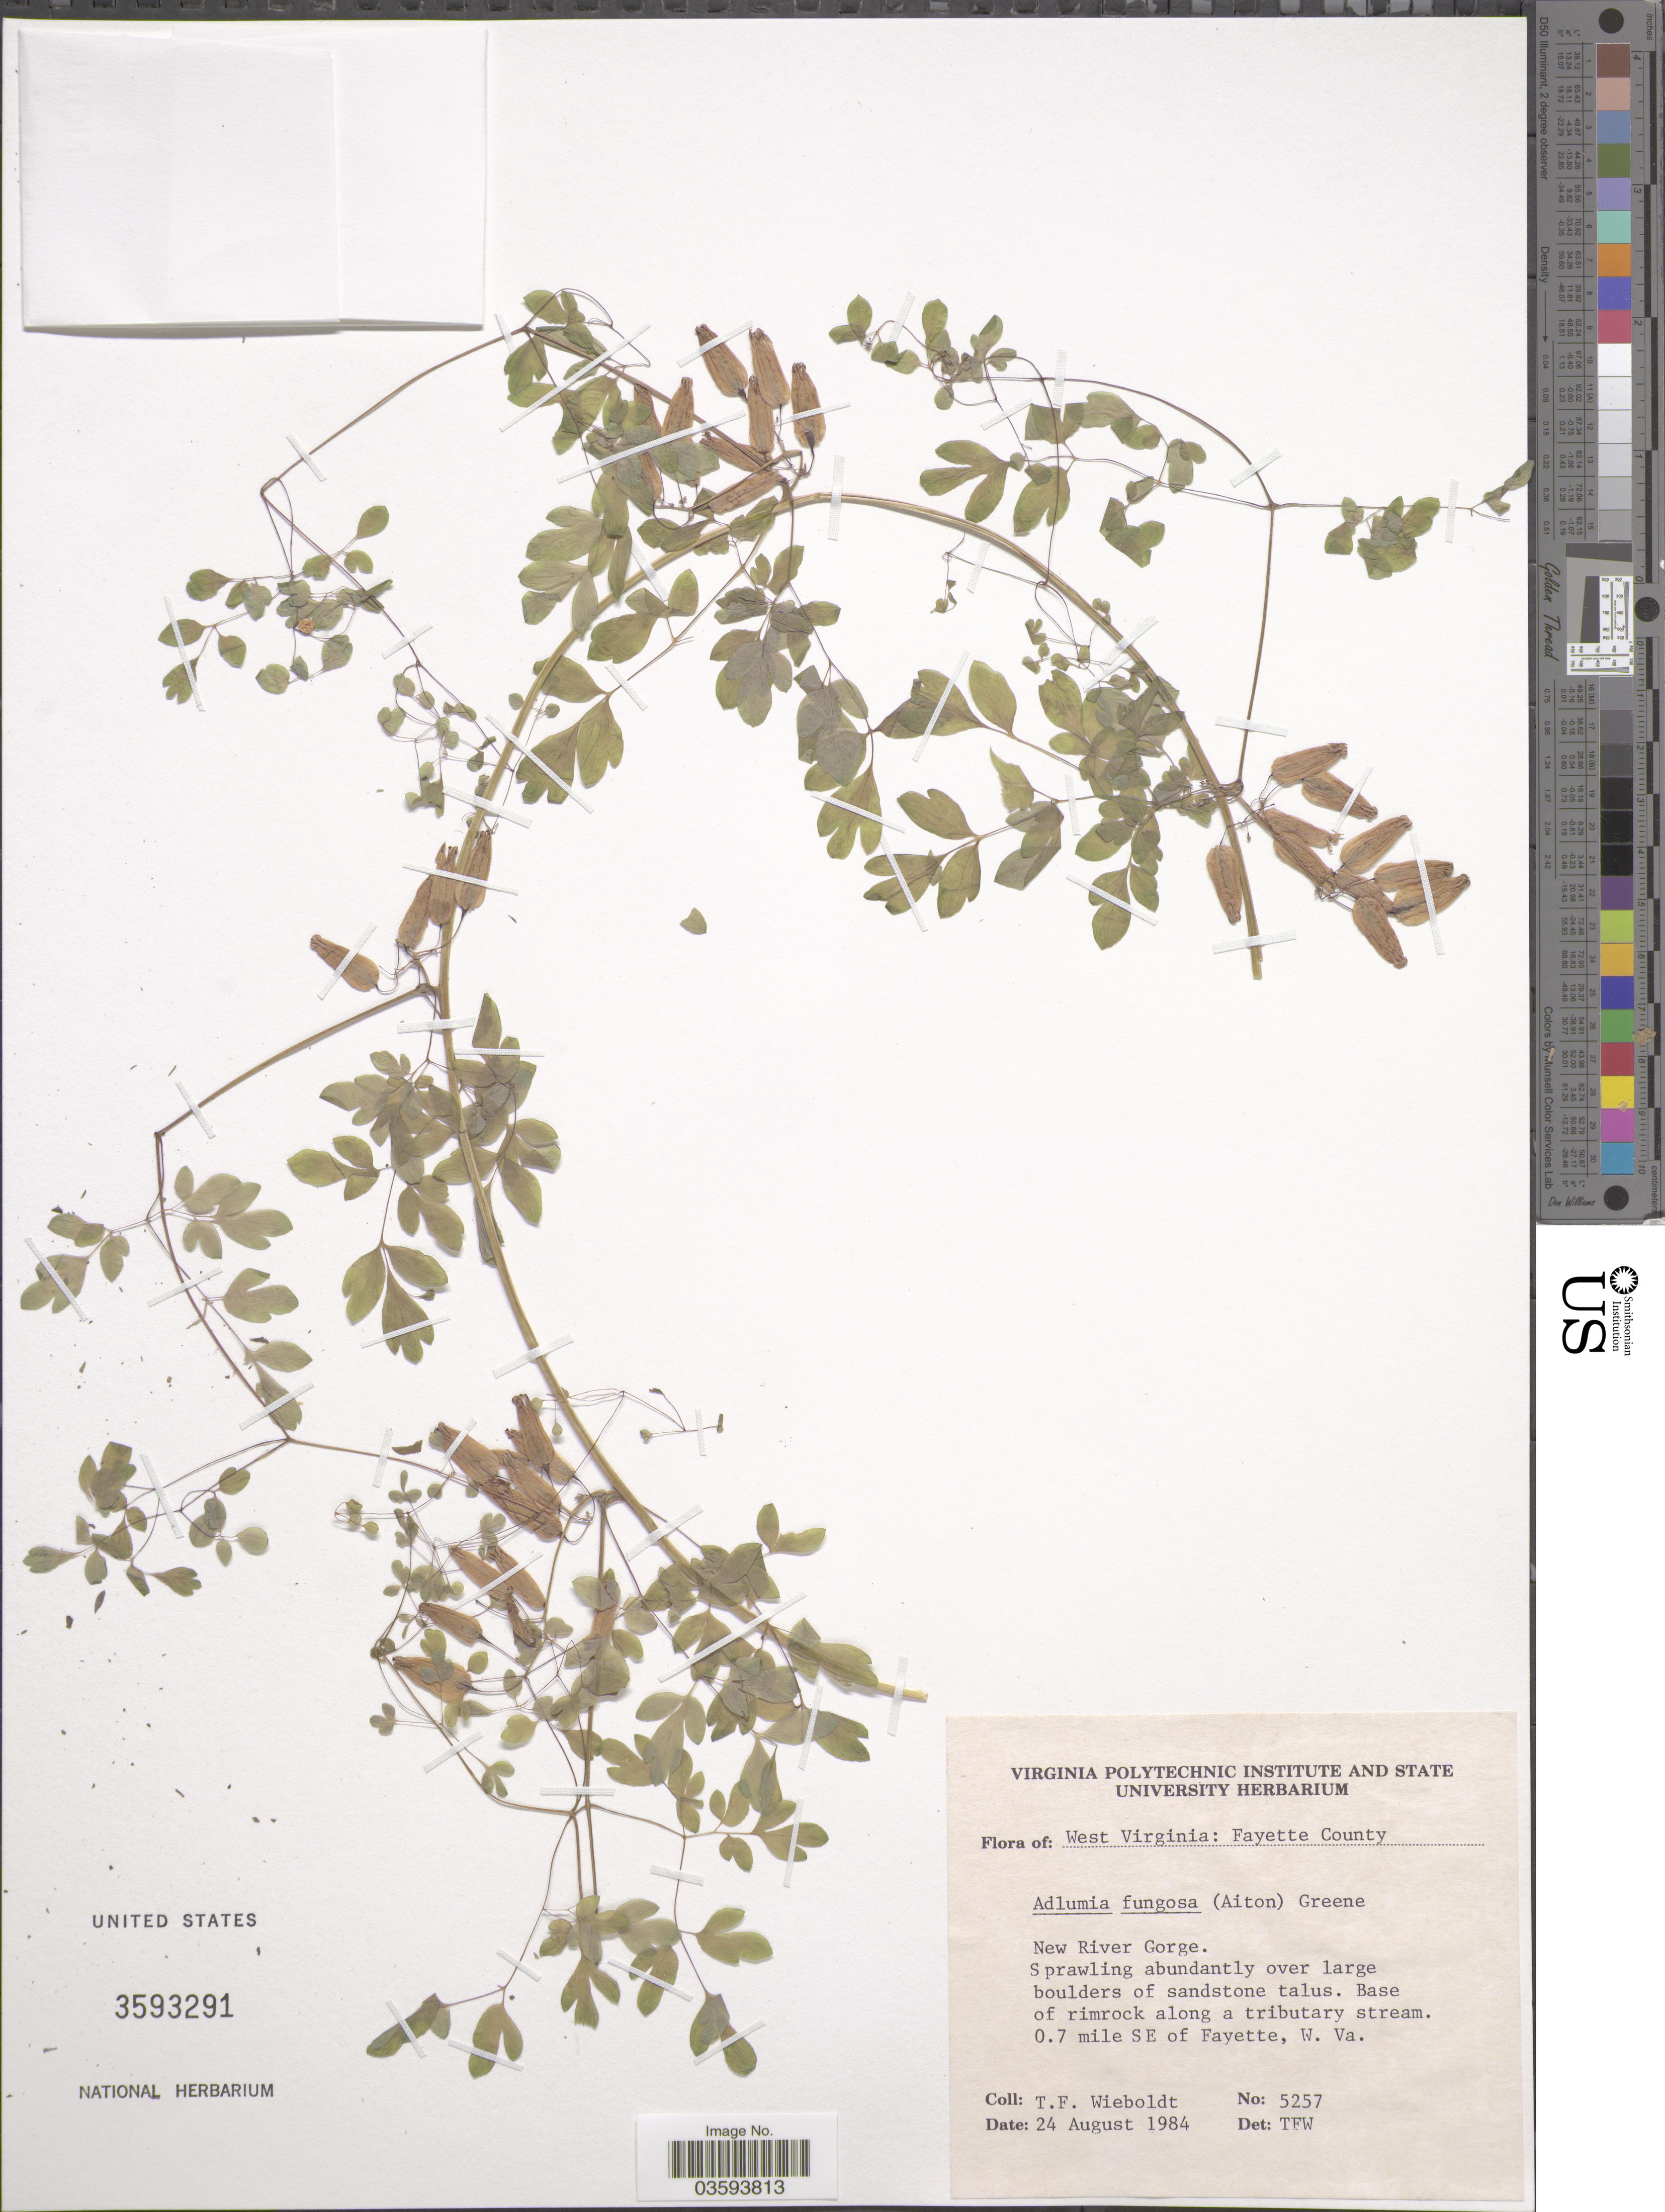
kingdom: Plantae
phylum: Tracheophyta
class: Magnoliopsida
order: Ranunculales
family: Papaveraceae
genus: Adlumia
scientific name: Adlumia fungosa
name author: (Aiton) Greene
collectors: T. Wieboldt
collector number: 5257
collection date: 1984-08-24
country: United States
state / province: West Virginia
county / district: Fayette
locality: Fayette County. New River Gorge. 0.7 mile SE of Fayette.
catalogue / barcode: US 3593291